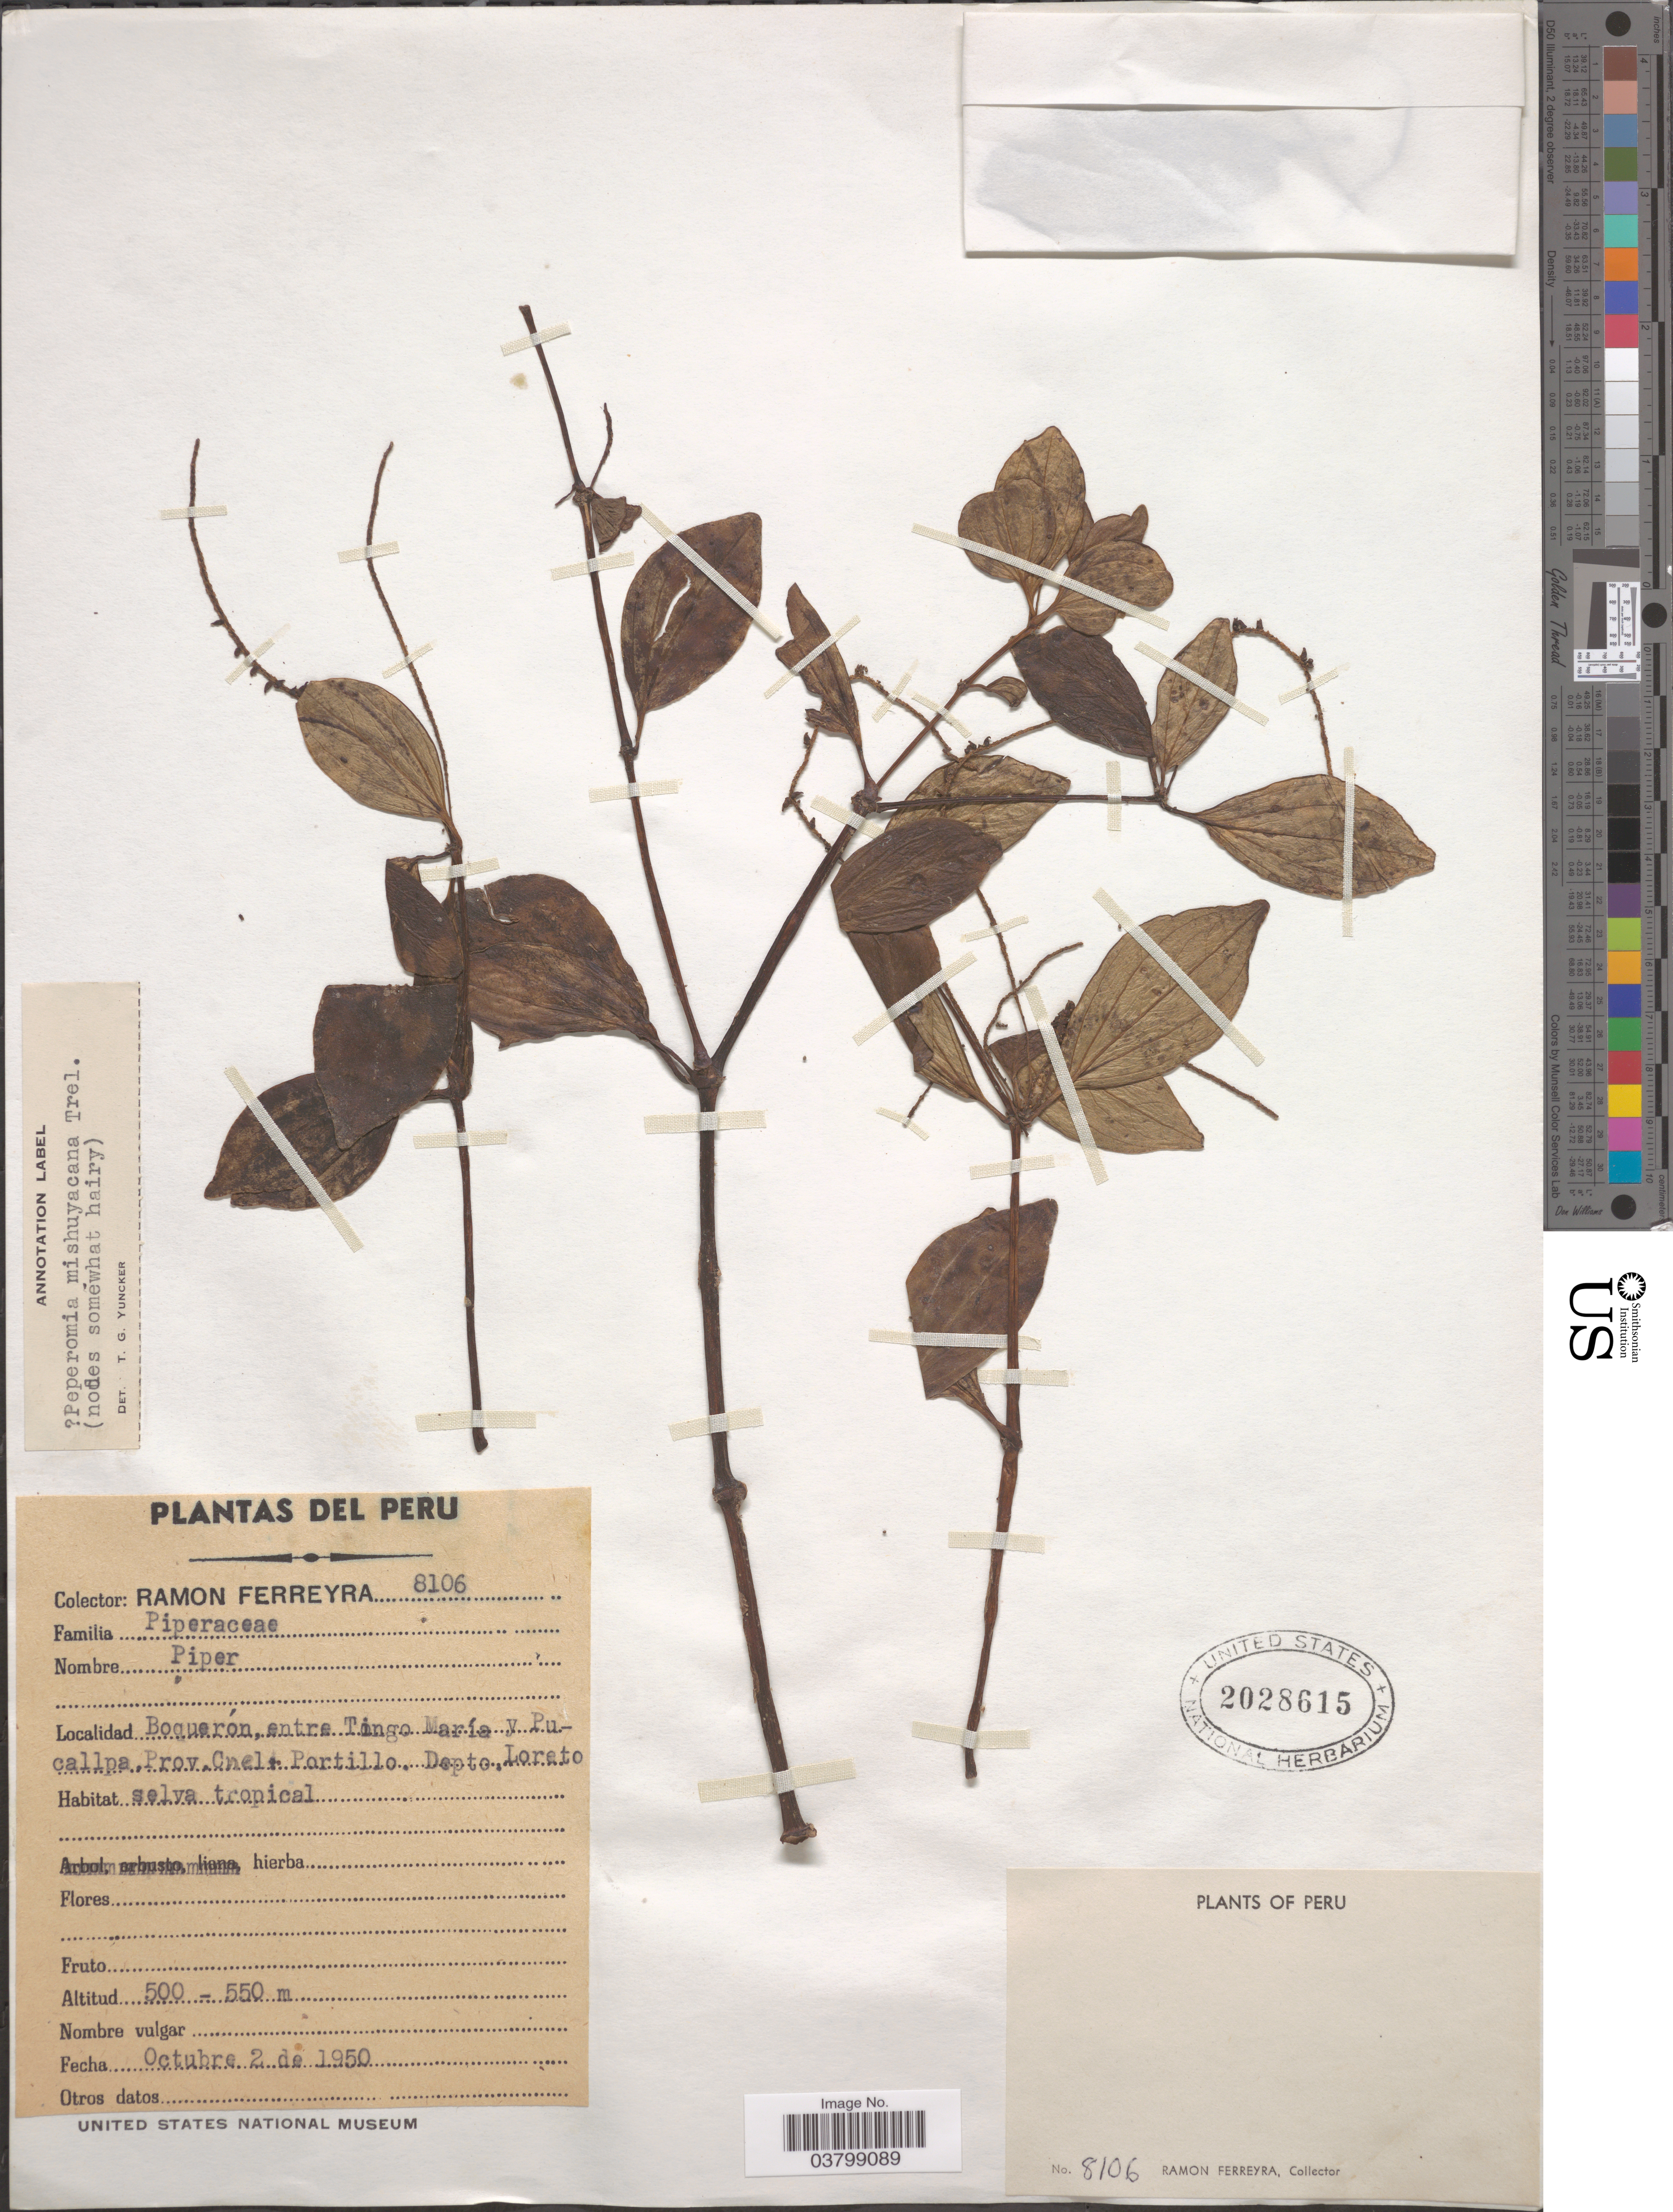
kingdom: Plantae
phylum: Tracheophyta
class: Magnoliopsida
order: Piperales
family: Piperaceae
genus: Peperomia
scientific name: Peperomia sp.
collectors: R. A. Ferreyra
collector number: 8106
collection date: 1950-10-02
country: Peru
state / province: Loreto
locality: Boquerón, entre Tingo María y Pucallpa. Prov Cnel Portillo. Depto. Loreto. Selva tropical.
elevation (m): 500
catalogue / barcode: US 2028615